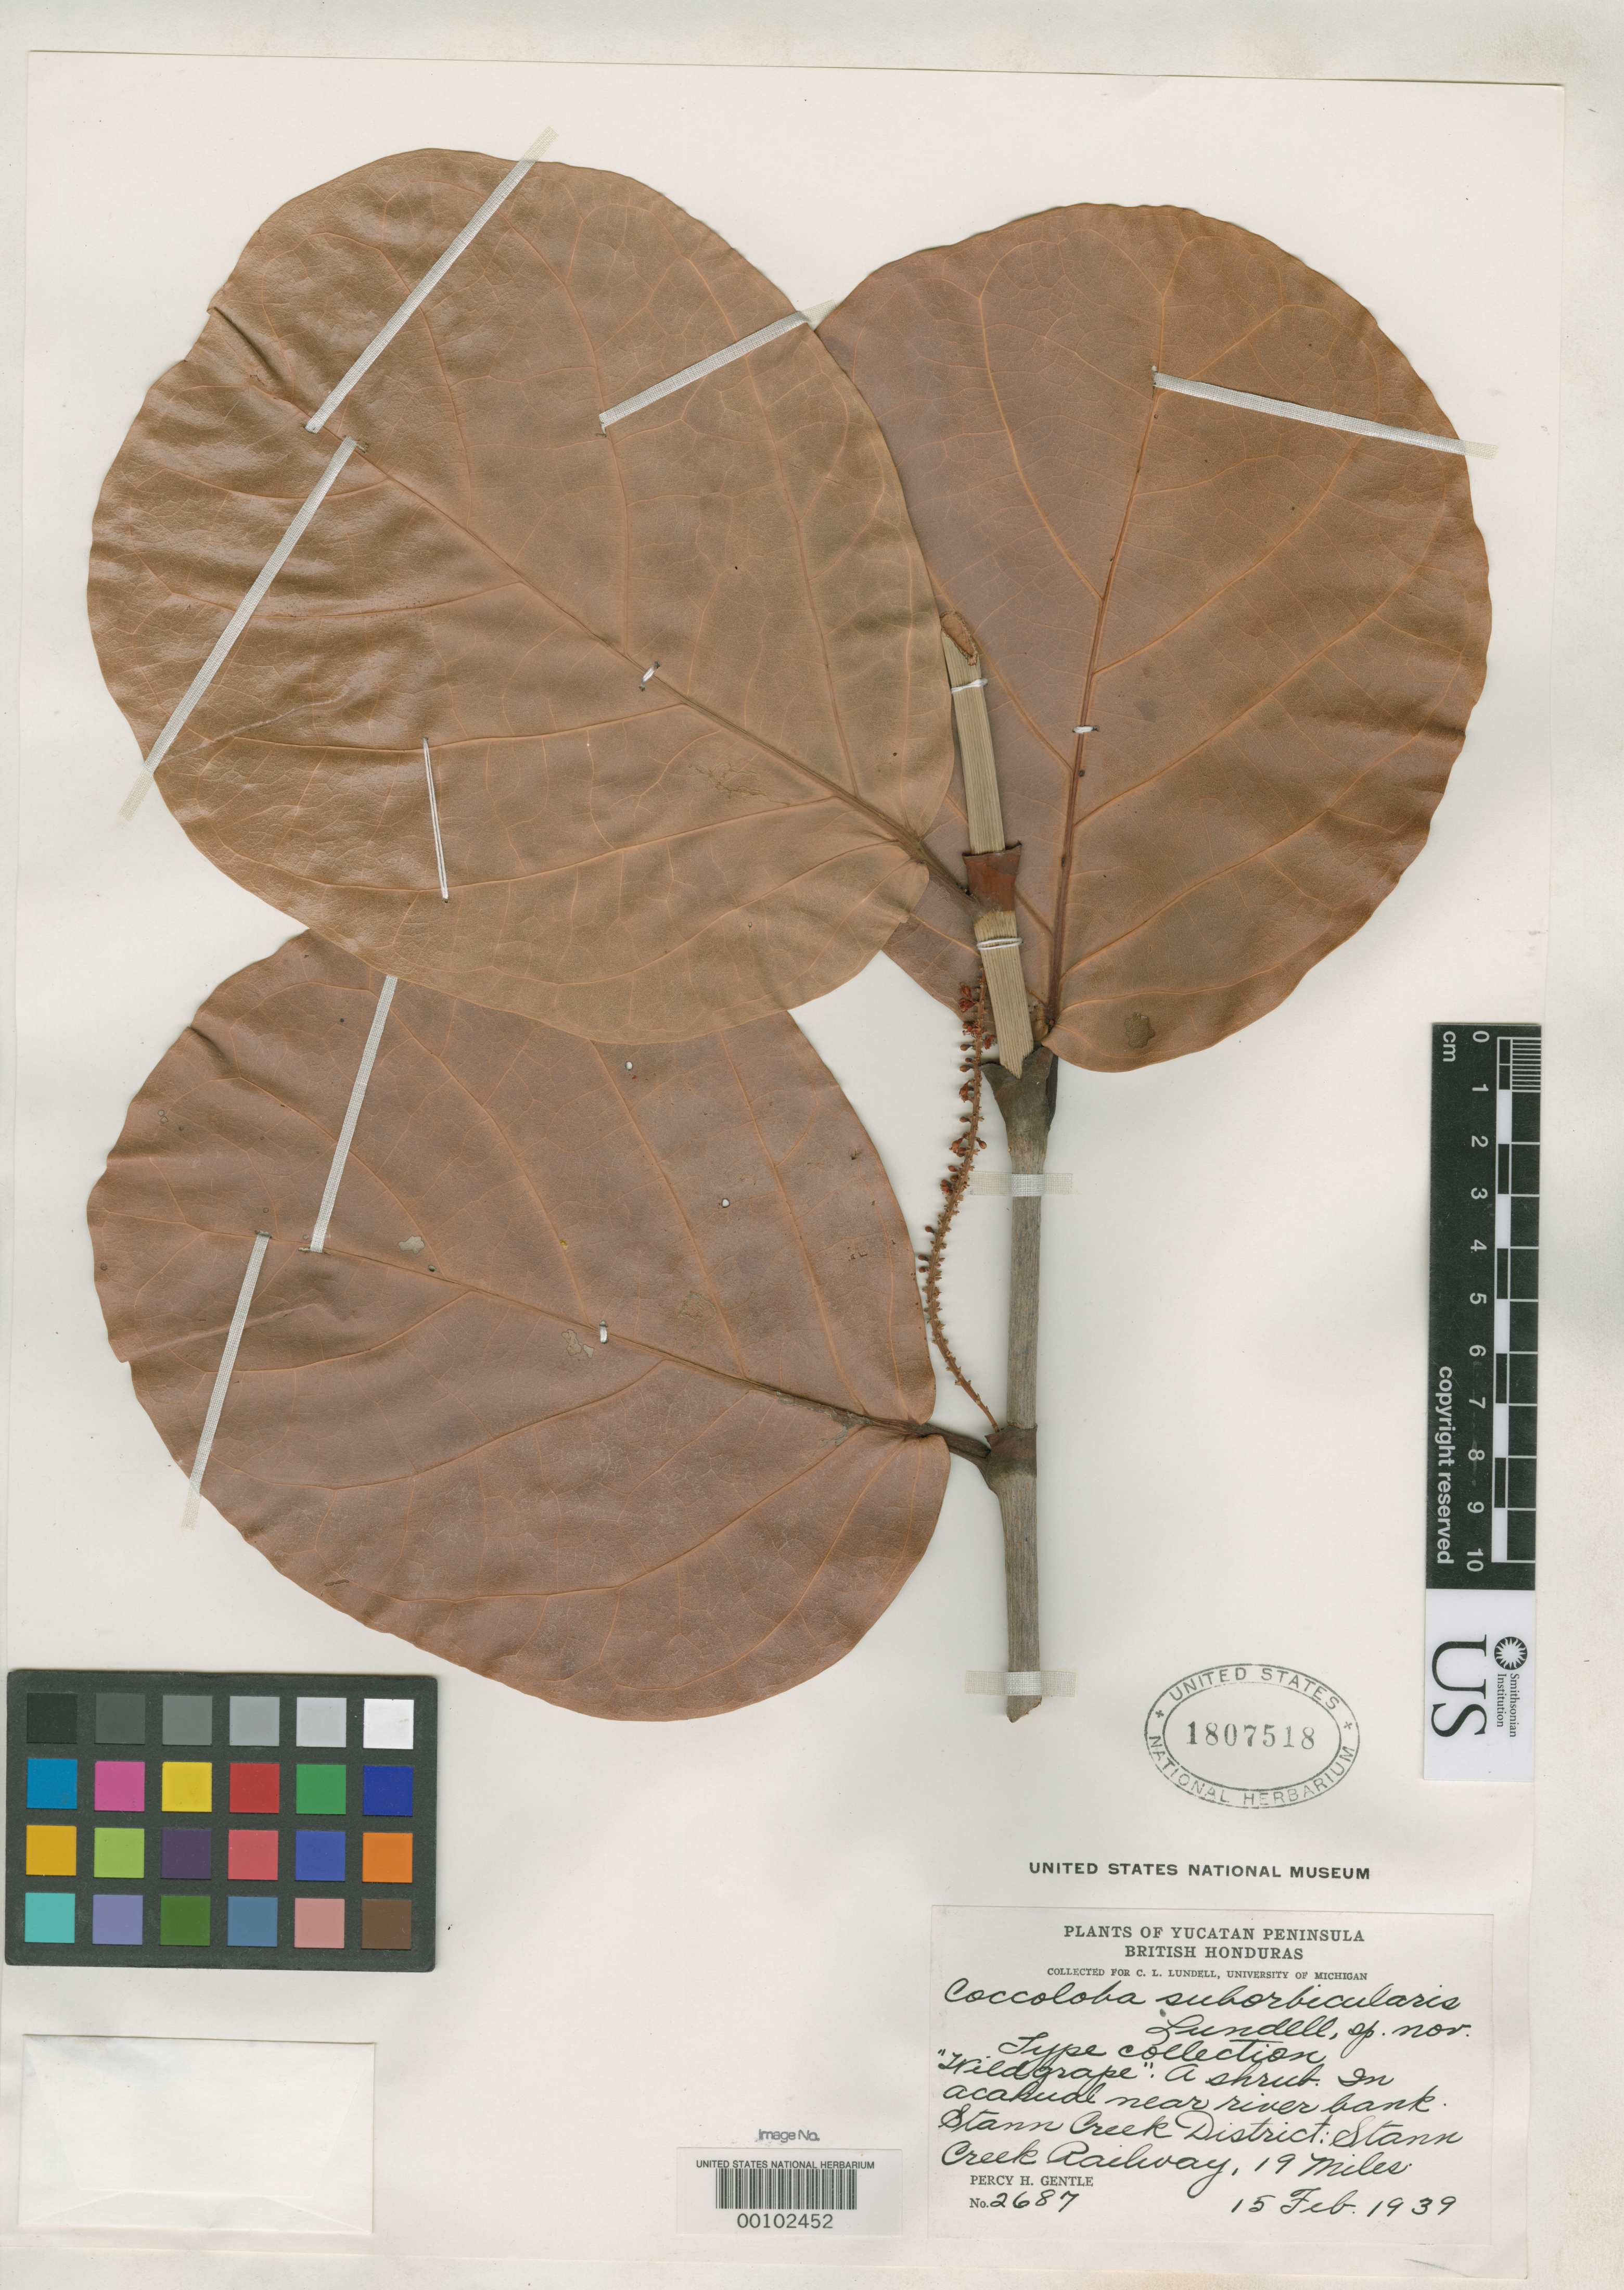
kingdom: Plantae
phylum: Tracheophyta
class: Magnoliopsida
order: Caryophyllales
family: Polygonaceae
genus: Coccoloba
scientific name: Coccoloba suborbicularis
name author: Lundell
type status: Isotype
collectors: P. H. Gentle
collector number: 2687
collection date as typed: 15 Feb 1939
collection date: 1939-02-15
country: Belize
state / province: Stann Creek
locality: Stann Creek Railway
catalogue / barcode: US 1807518